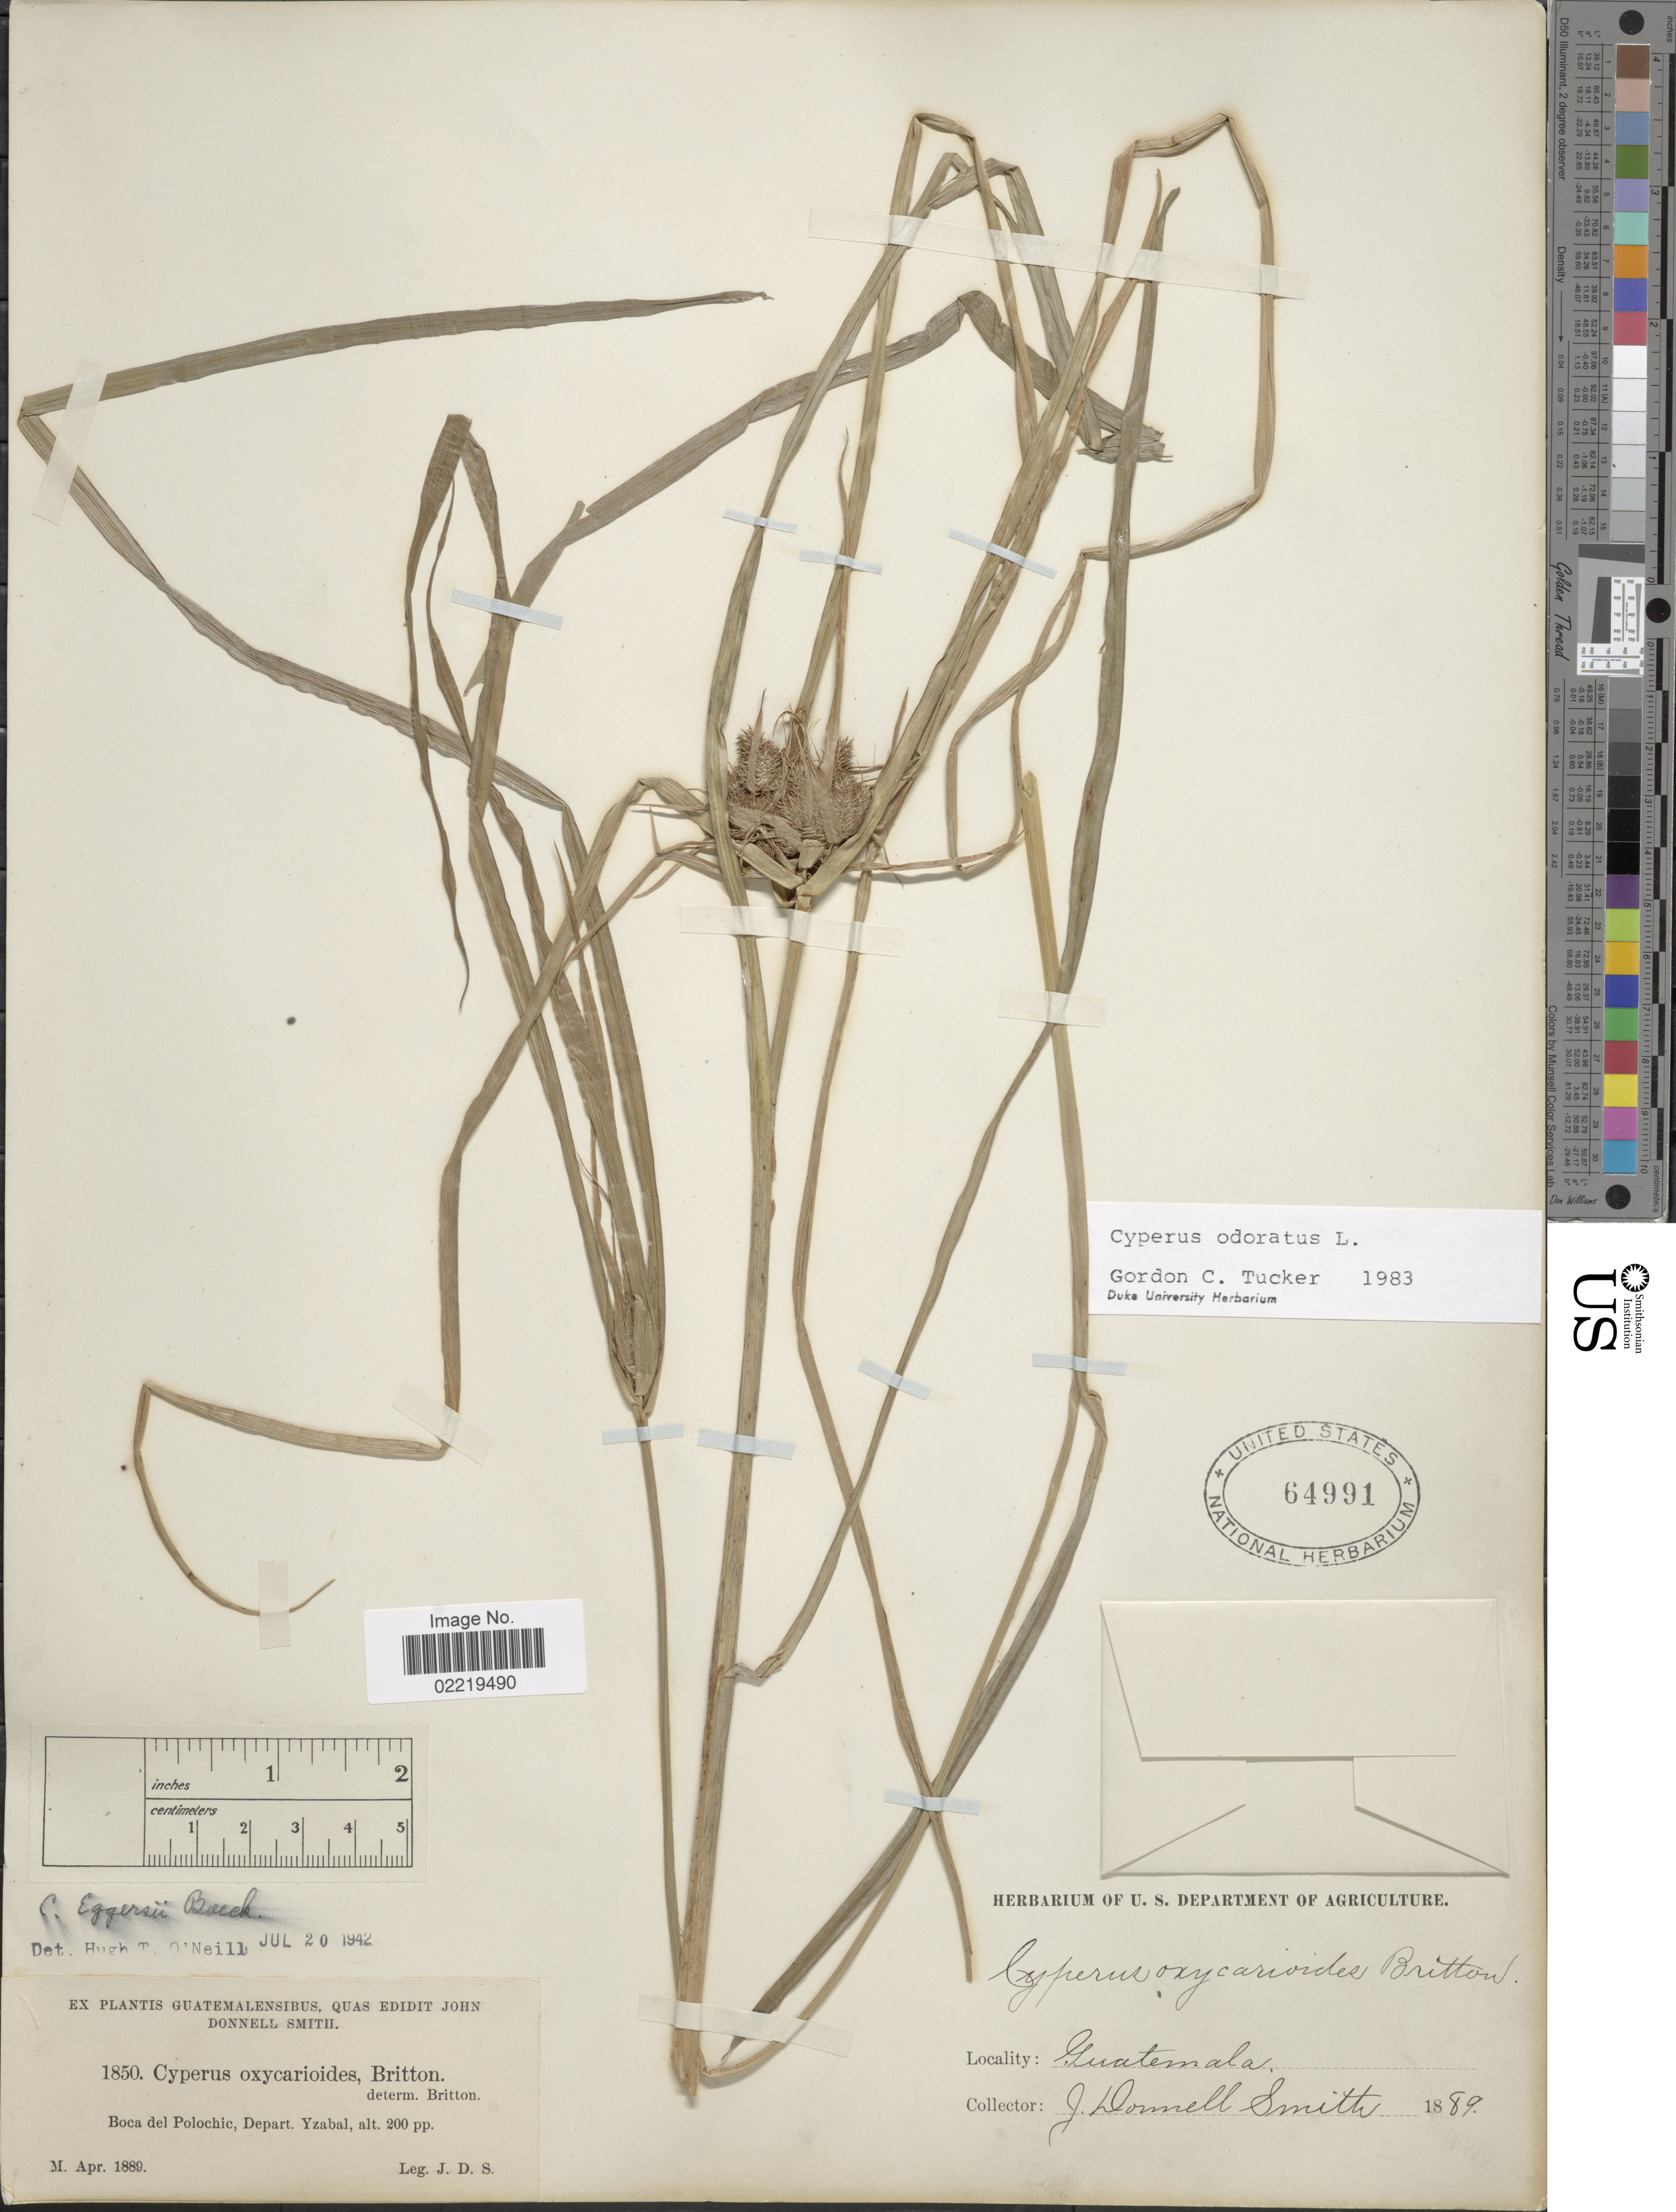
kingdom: Plantae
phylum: Tracheophyta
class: Liliopsida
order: Poales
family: Cyperaceae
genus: Cyperus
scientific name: Cyperus odoratus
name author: L.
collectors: J. Donnell Smith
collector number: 1850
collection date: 1889-04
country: Guatemala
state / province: Izabal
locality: Boca del Polochic, Depart. Yzabal.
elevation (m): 61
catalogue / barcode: US 64991